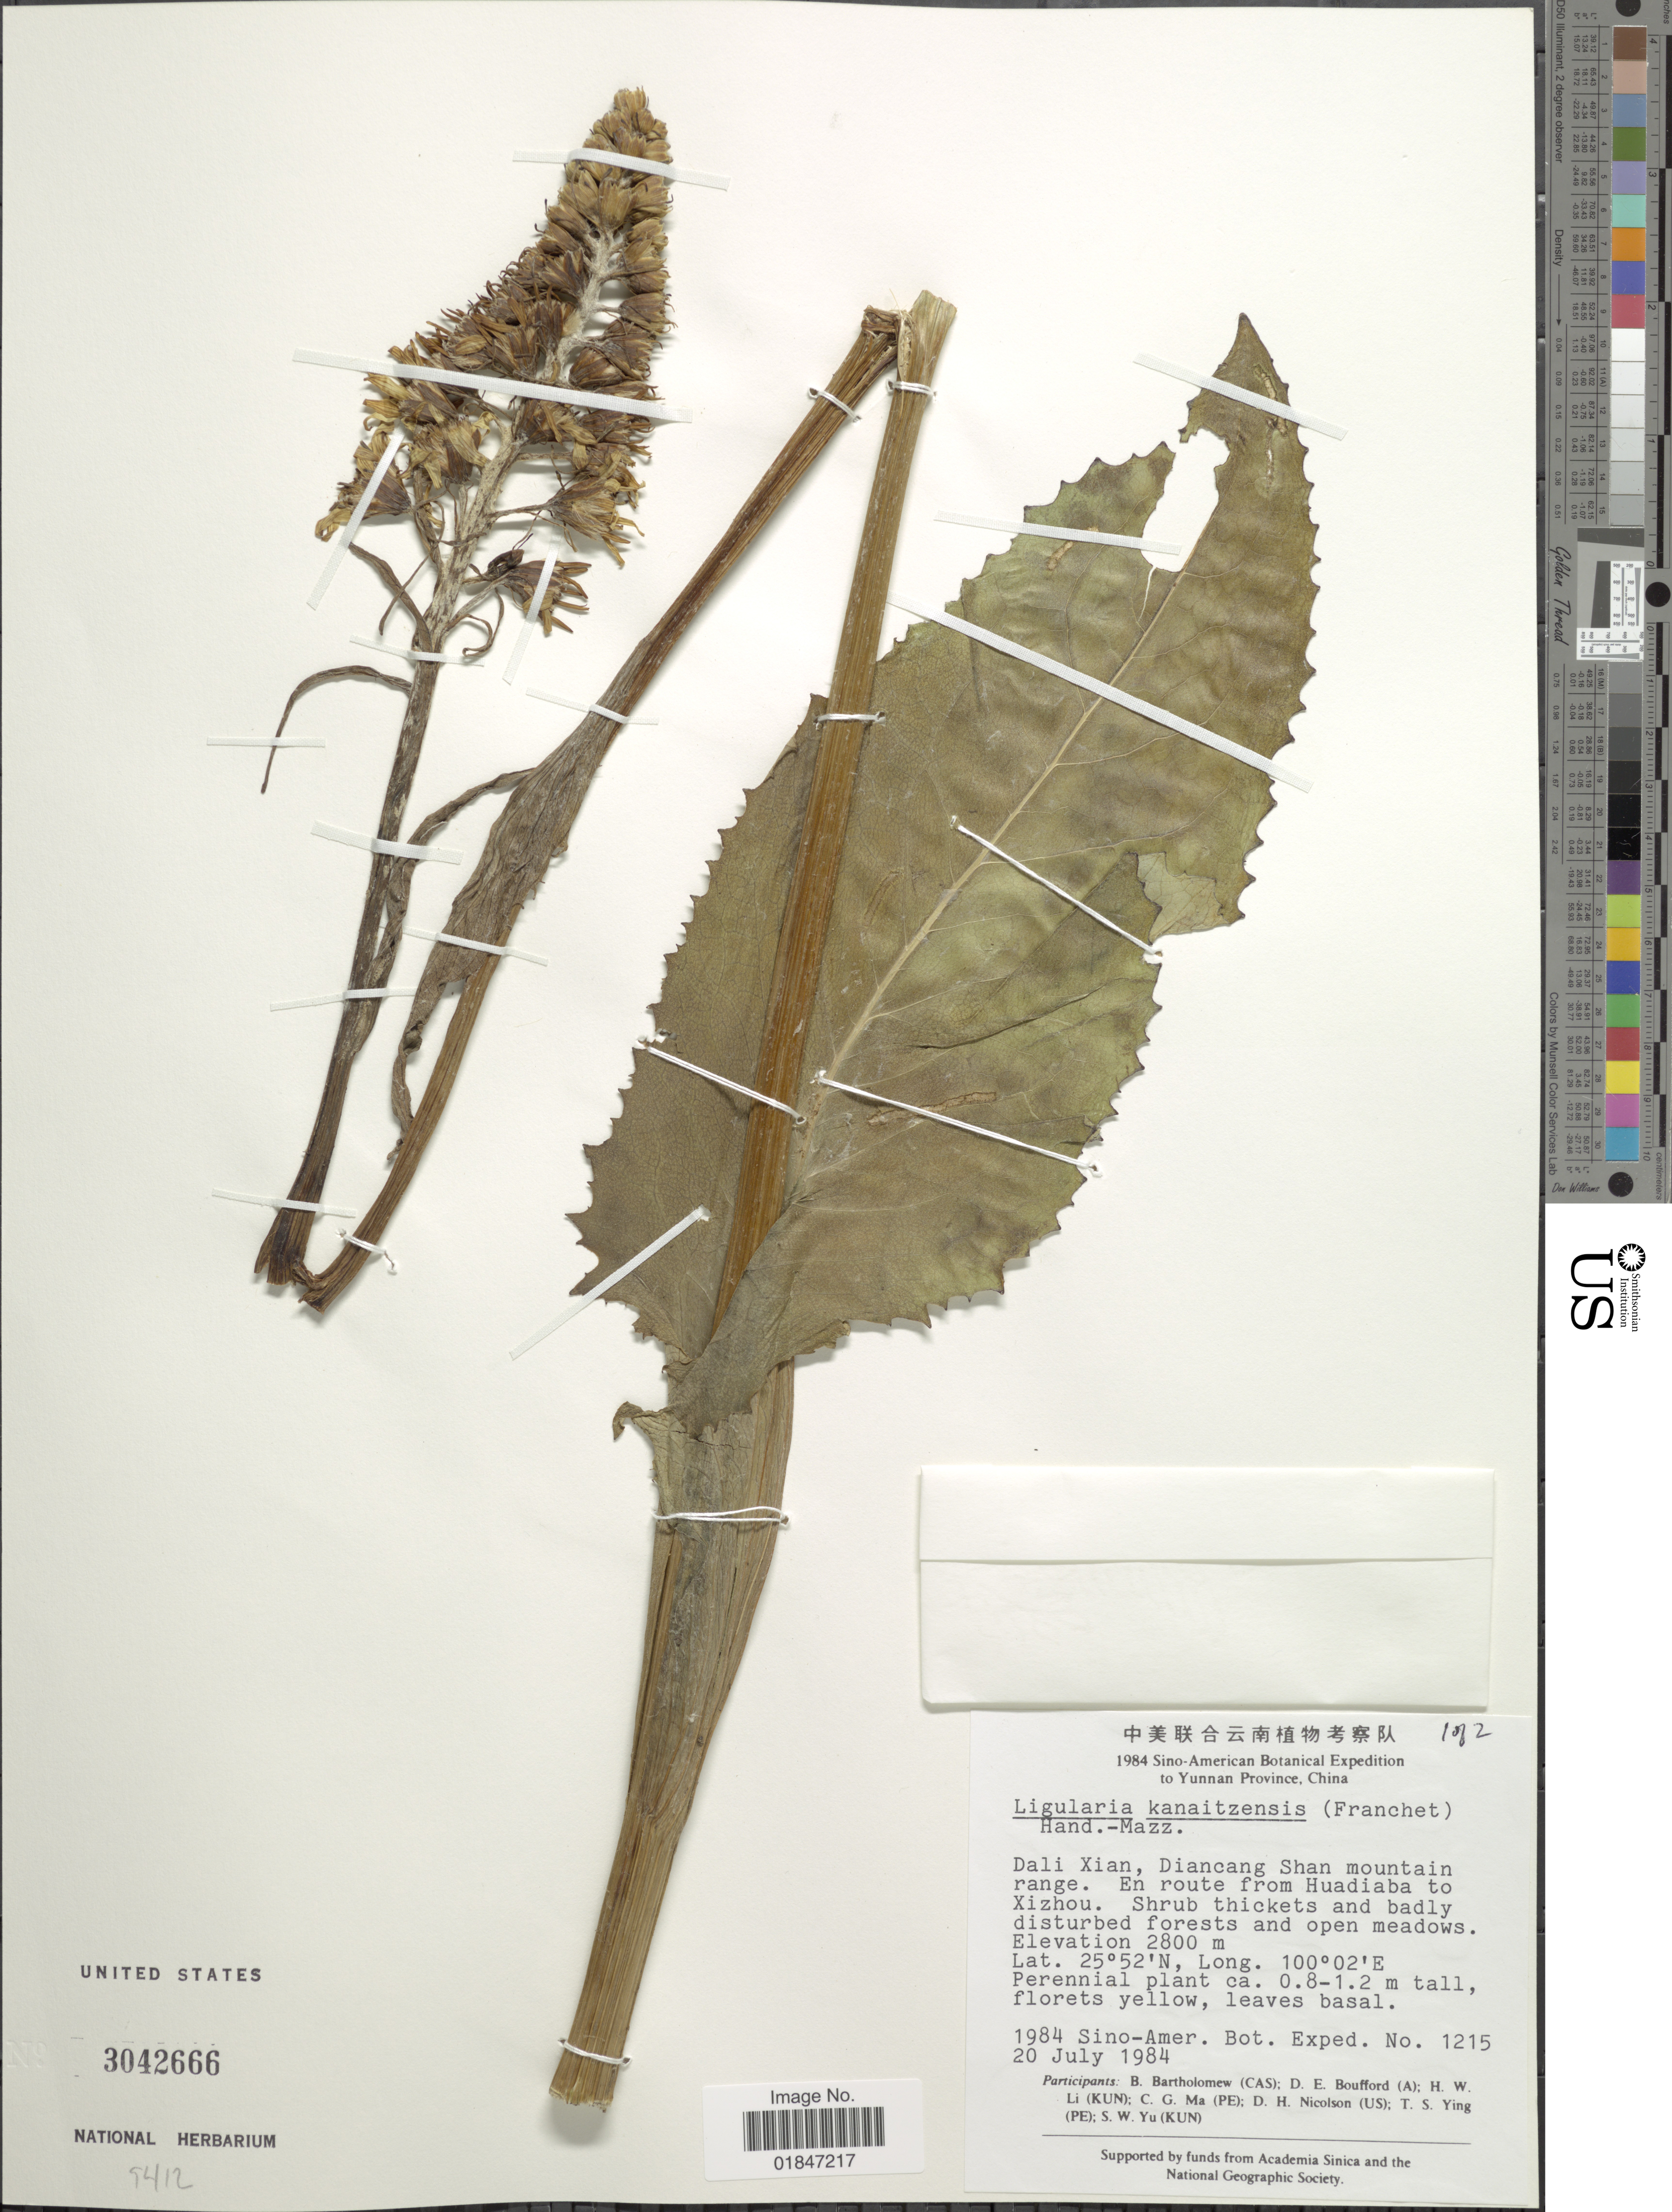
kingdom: Plantae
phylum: Tracheophyta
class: Magnoliopsida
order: Asterales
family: Asteraceae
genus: Ligularia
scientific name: Ligularia kanaitzensis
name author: (Franch.) Hand.-Mazz.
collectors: Sino-Amer. Bot. Exped. 1984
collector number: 1215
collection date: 1984-07-20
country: China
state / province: Yunnan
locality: Yunnan, Province, China.Dali Xian, Diancang Shan mountain range. En route from Huadiaba to Xizhou.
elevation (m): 2800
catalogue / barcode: US 3042666